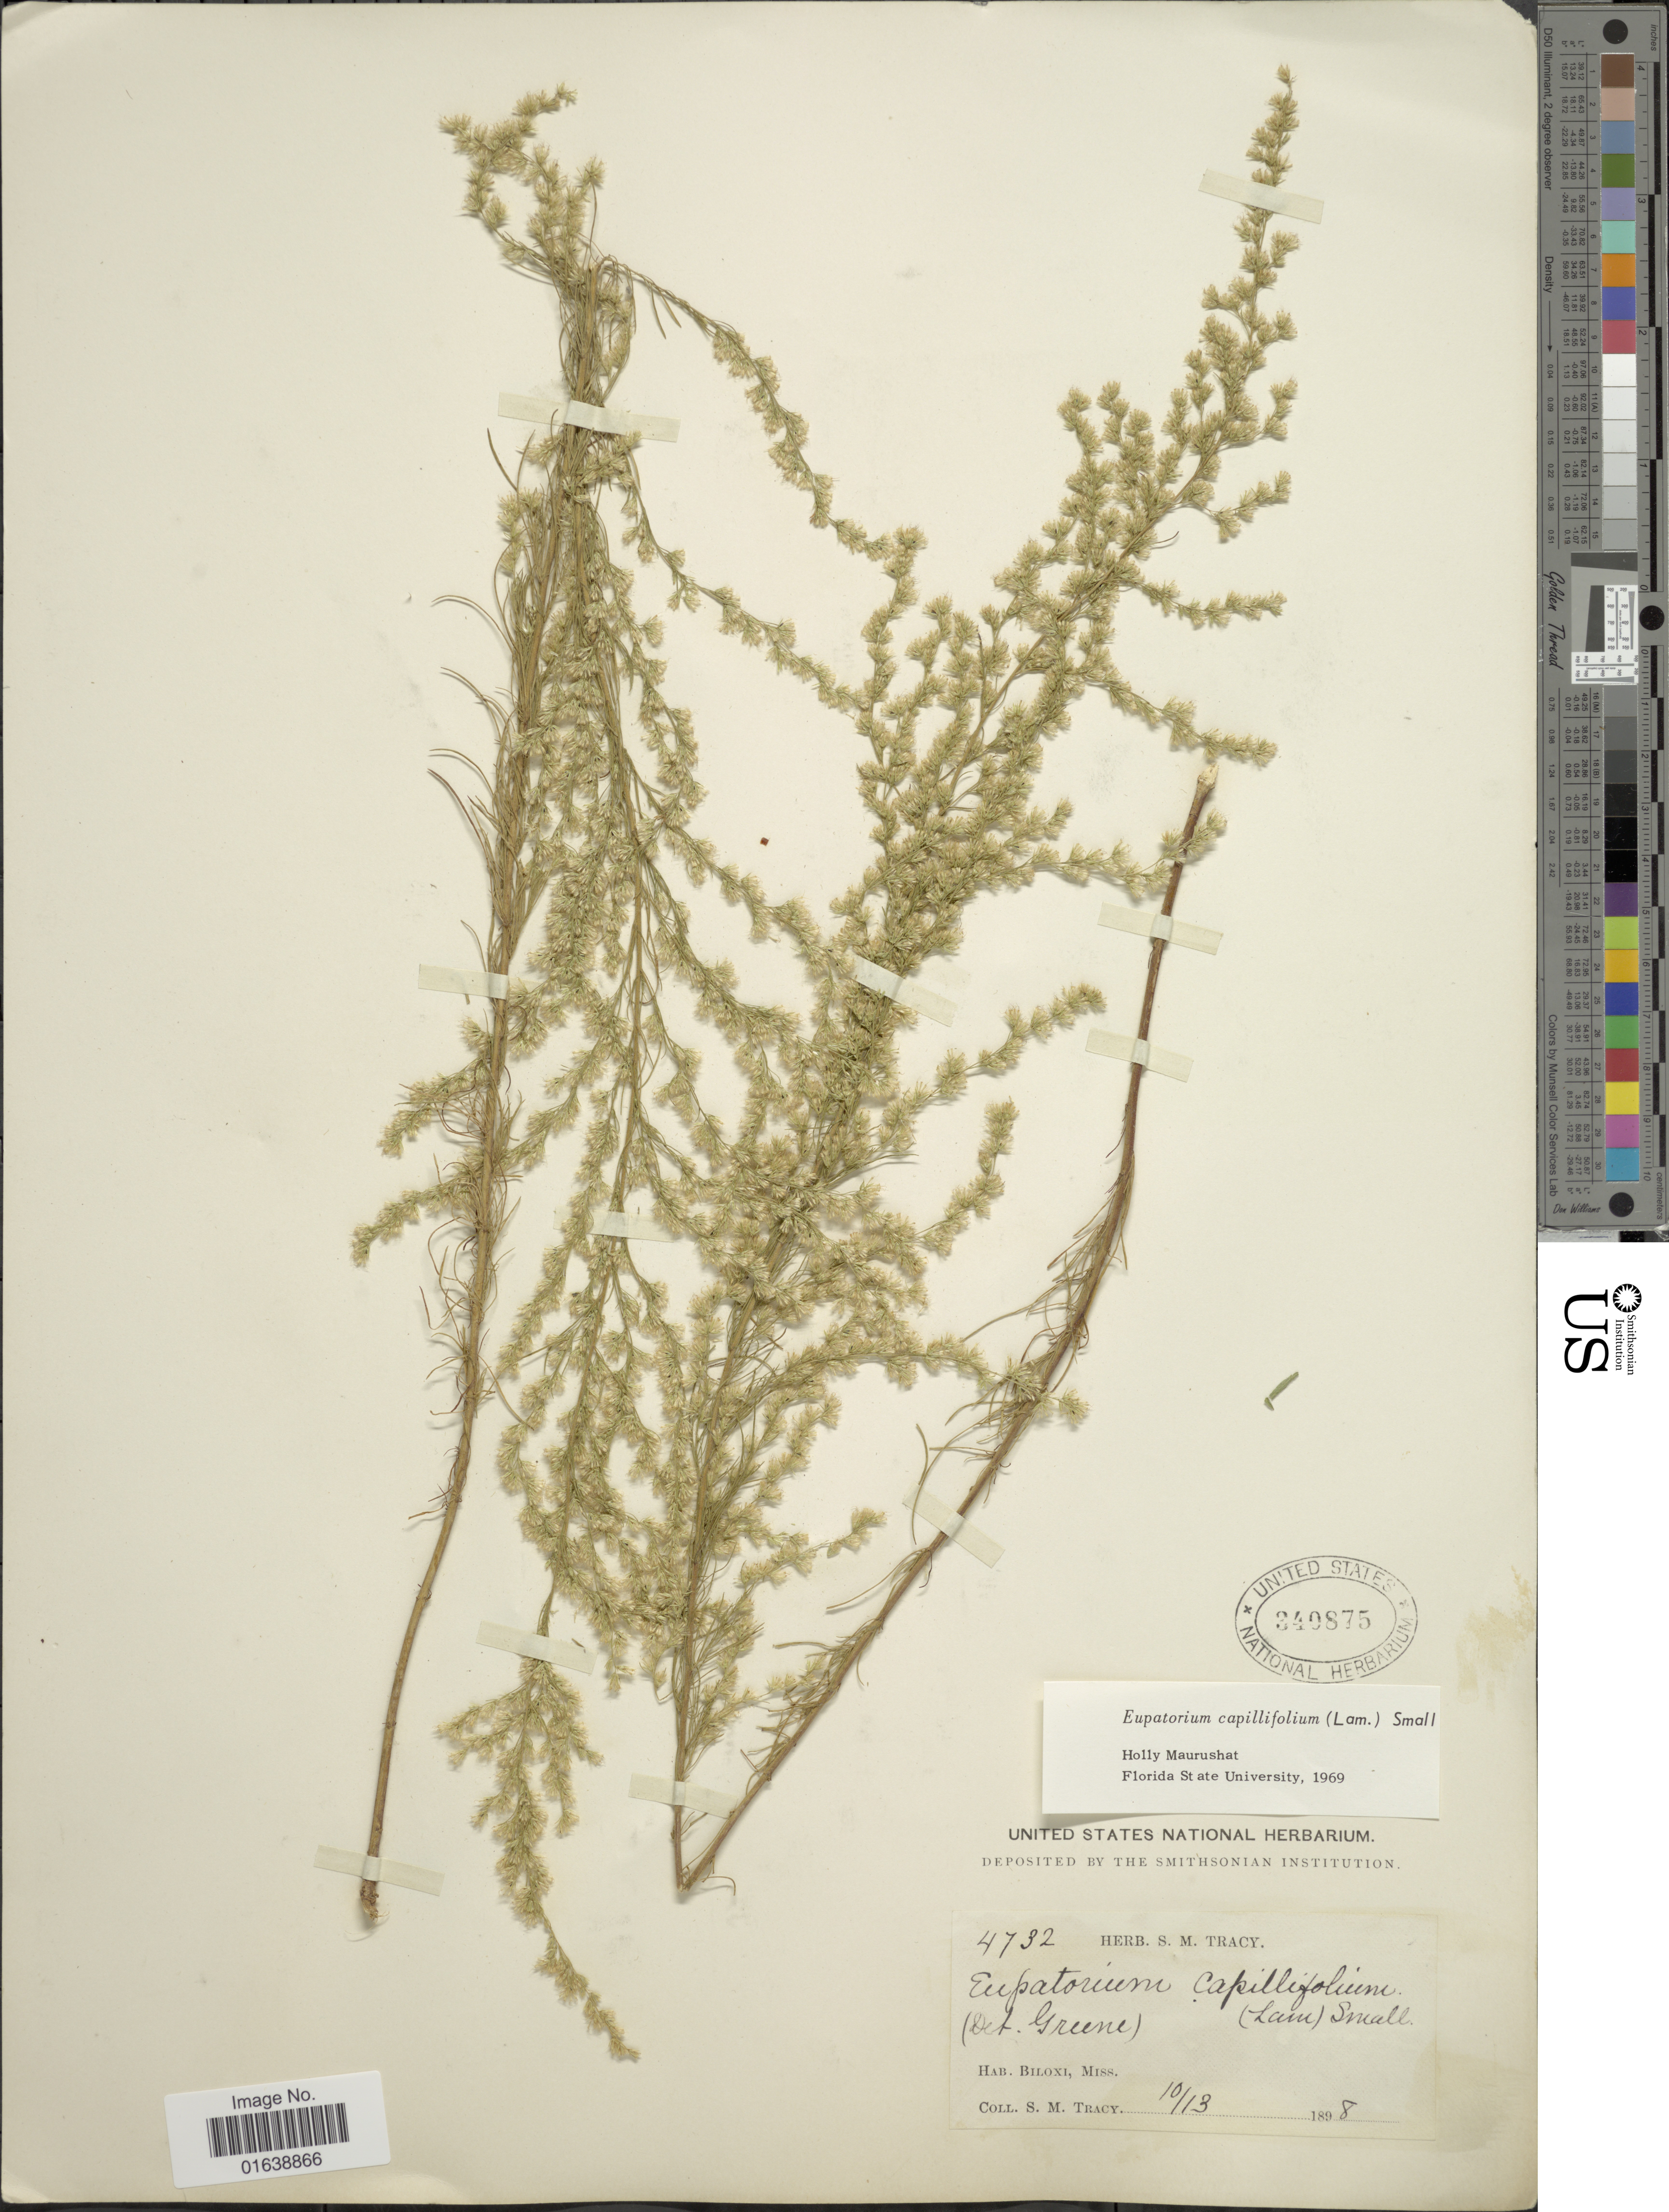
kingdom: Plantae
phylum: Tracheophyta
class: Magnoliopsida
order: Asterales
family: Asteraceae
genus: Eupatorium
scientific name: Eupatorium capillifolium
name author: (Lam.) Small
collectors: S. M. Tracy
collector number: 4732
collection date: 1898-10-13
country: United States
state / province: Mississippi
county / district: Harrison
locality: Biloxi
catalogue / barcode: US 340875